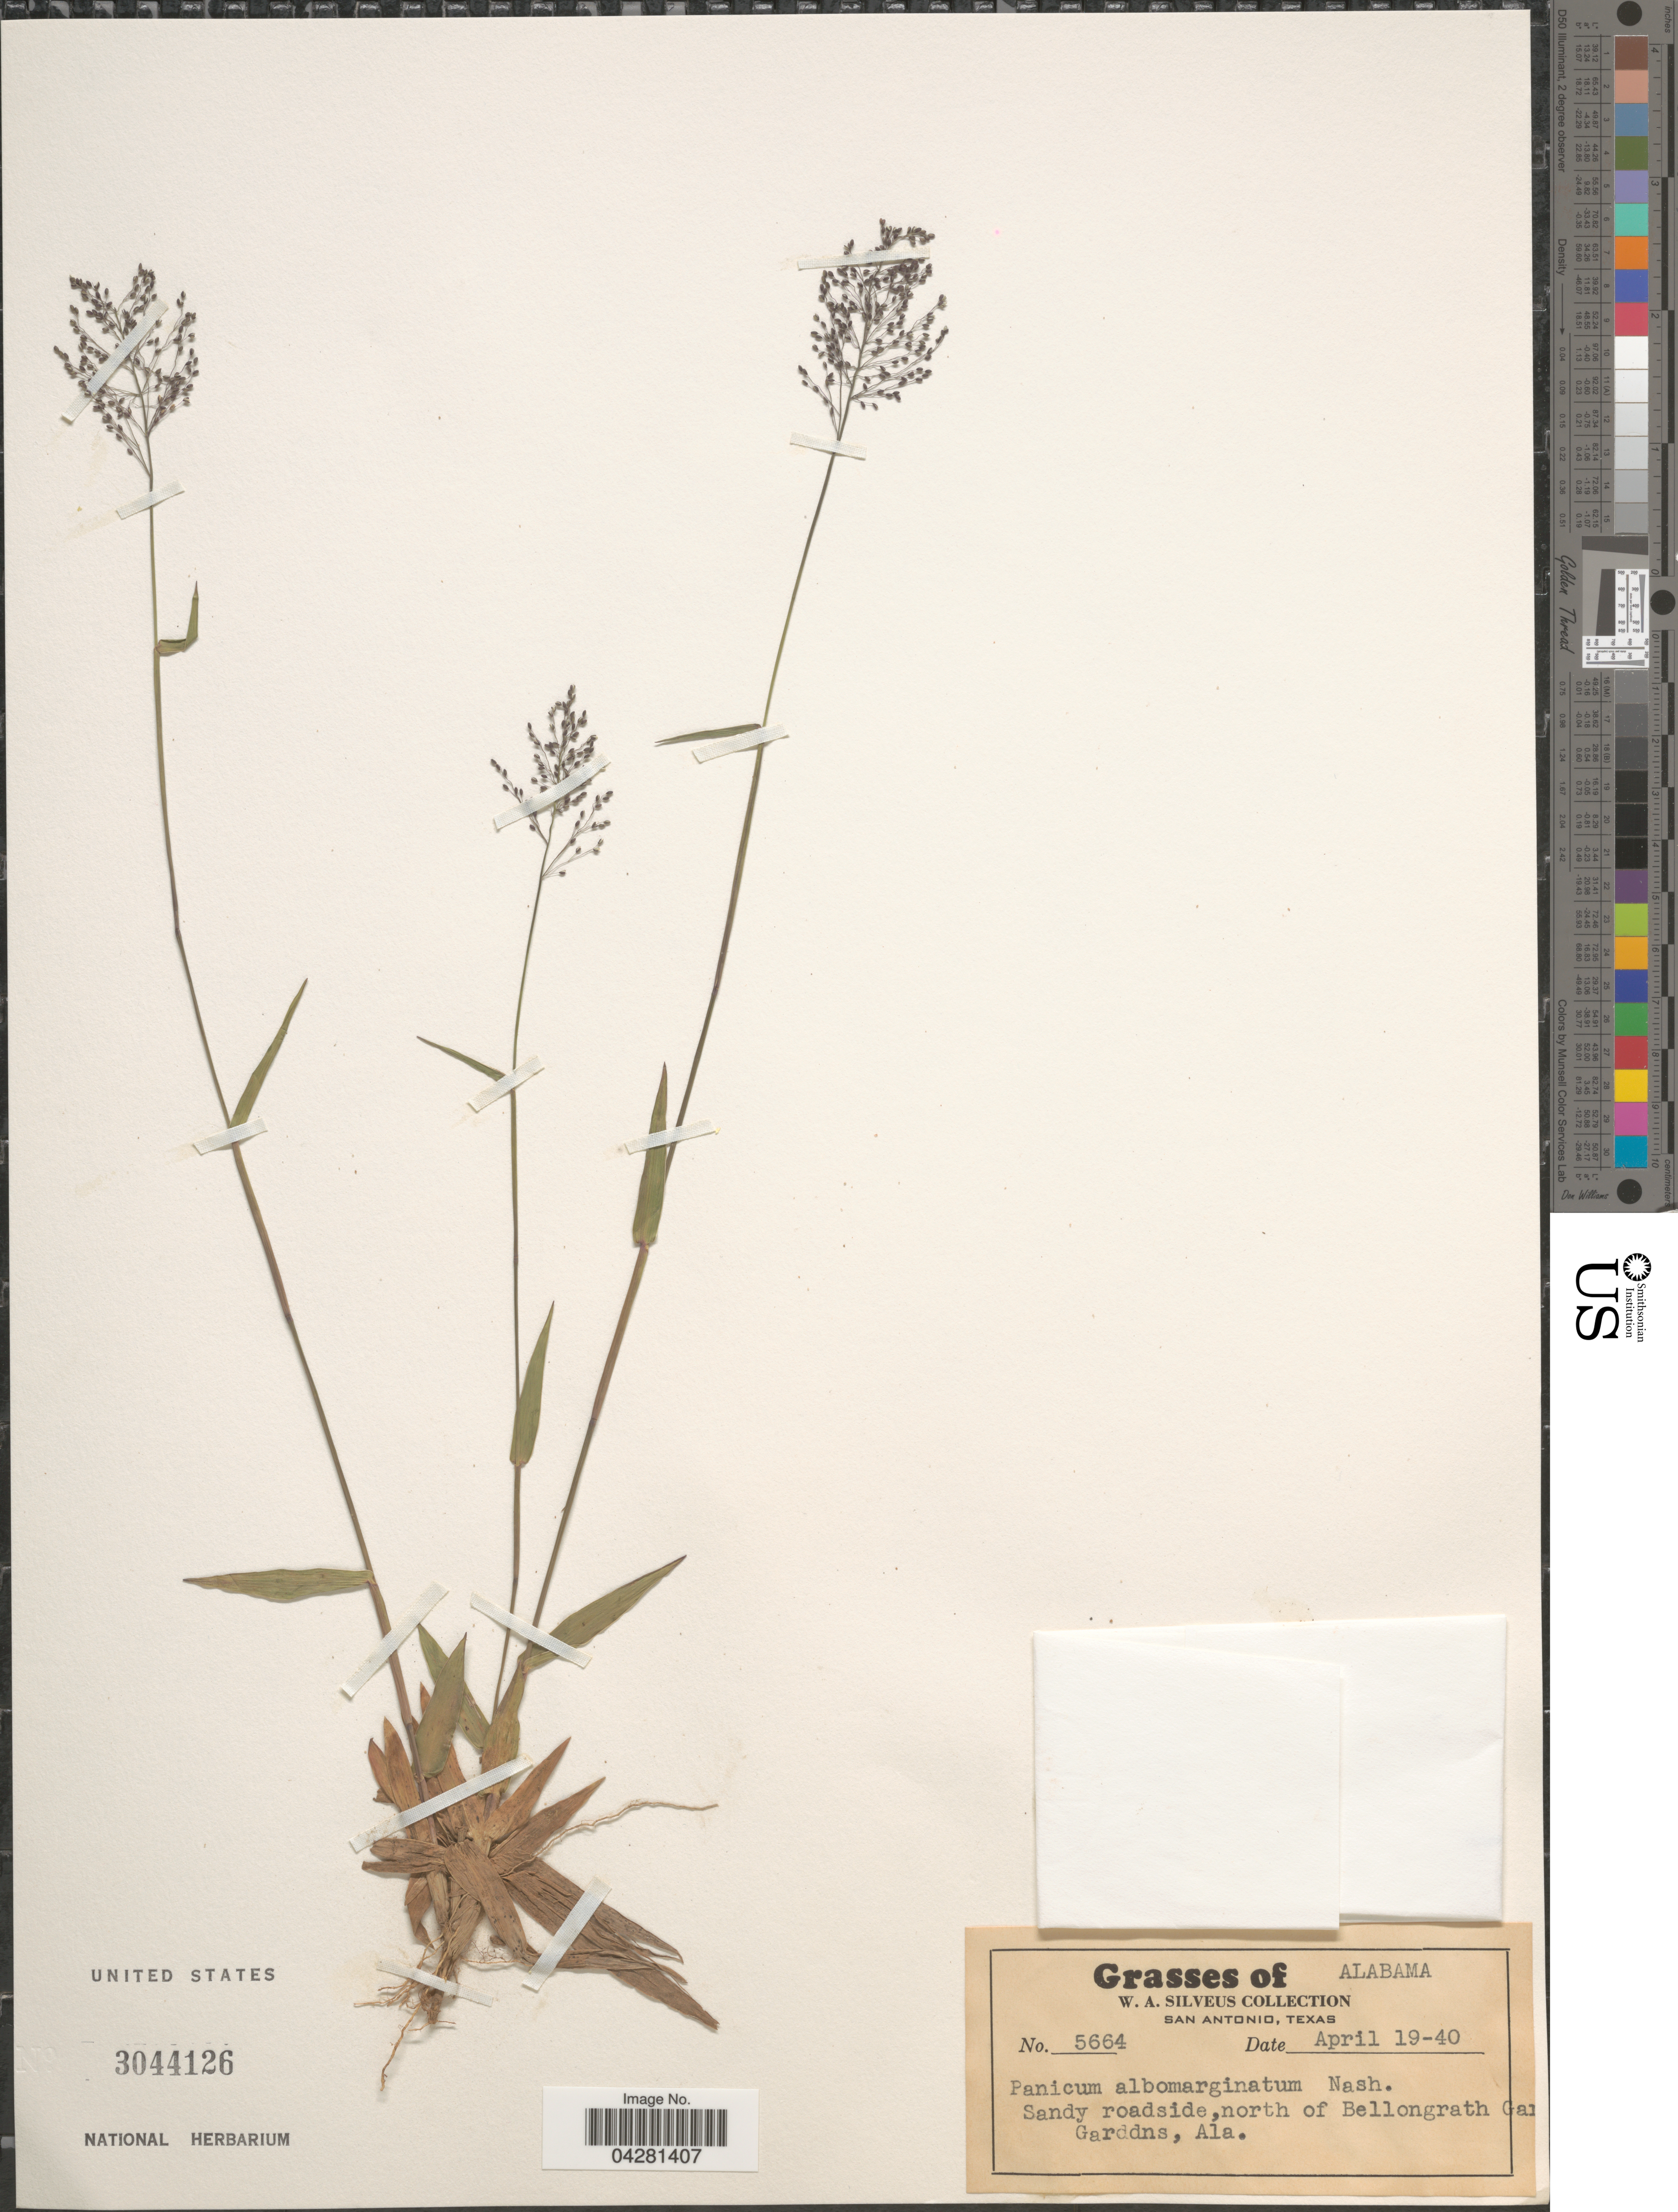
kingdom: Plantae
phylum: Tracheophyta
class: Liliopsida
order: Poales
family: Poaceae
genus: Dichanthelium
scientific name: Dichanthelium dichotomum var. unciphyllum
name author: (Trin.) Davidse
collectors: W. Silveus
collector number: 5664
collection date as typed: Transcribed d/m/y: 19/4/40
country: United States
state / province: Alabama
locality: Sandy roadside, north of Bellongrath Gardens.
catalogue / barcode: US 3044126